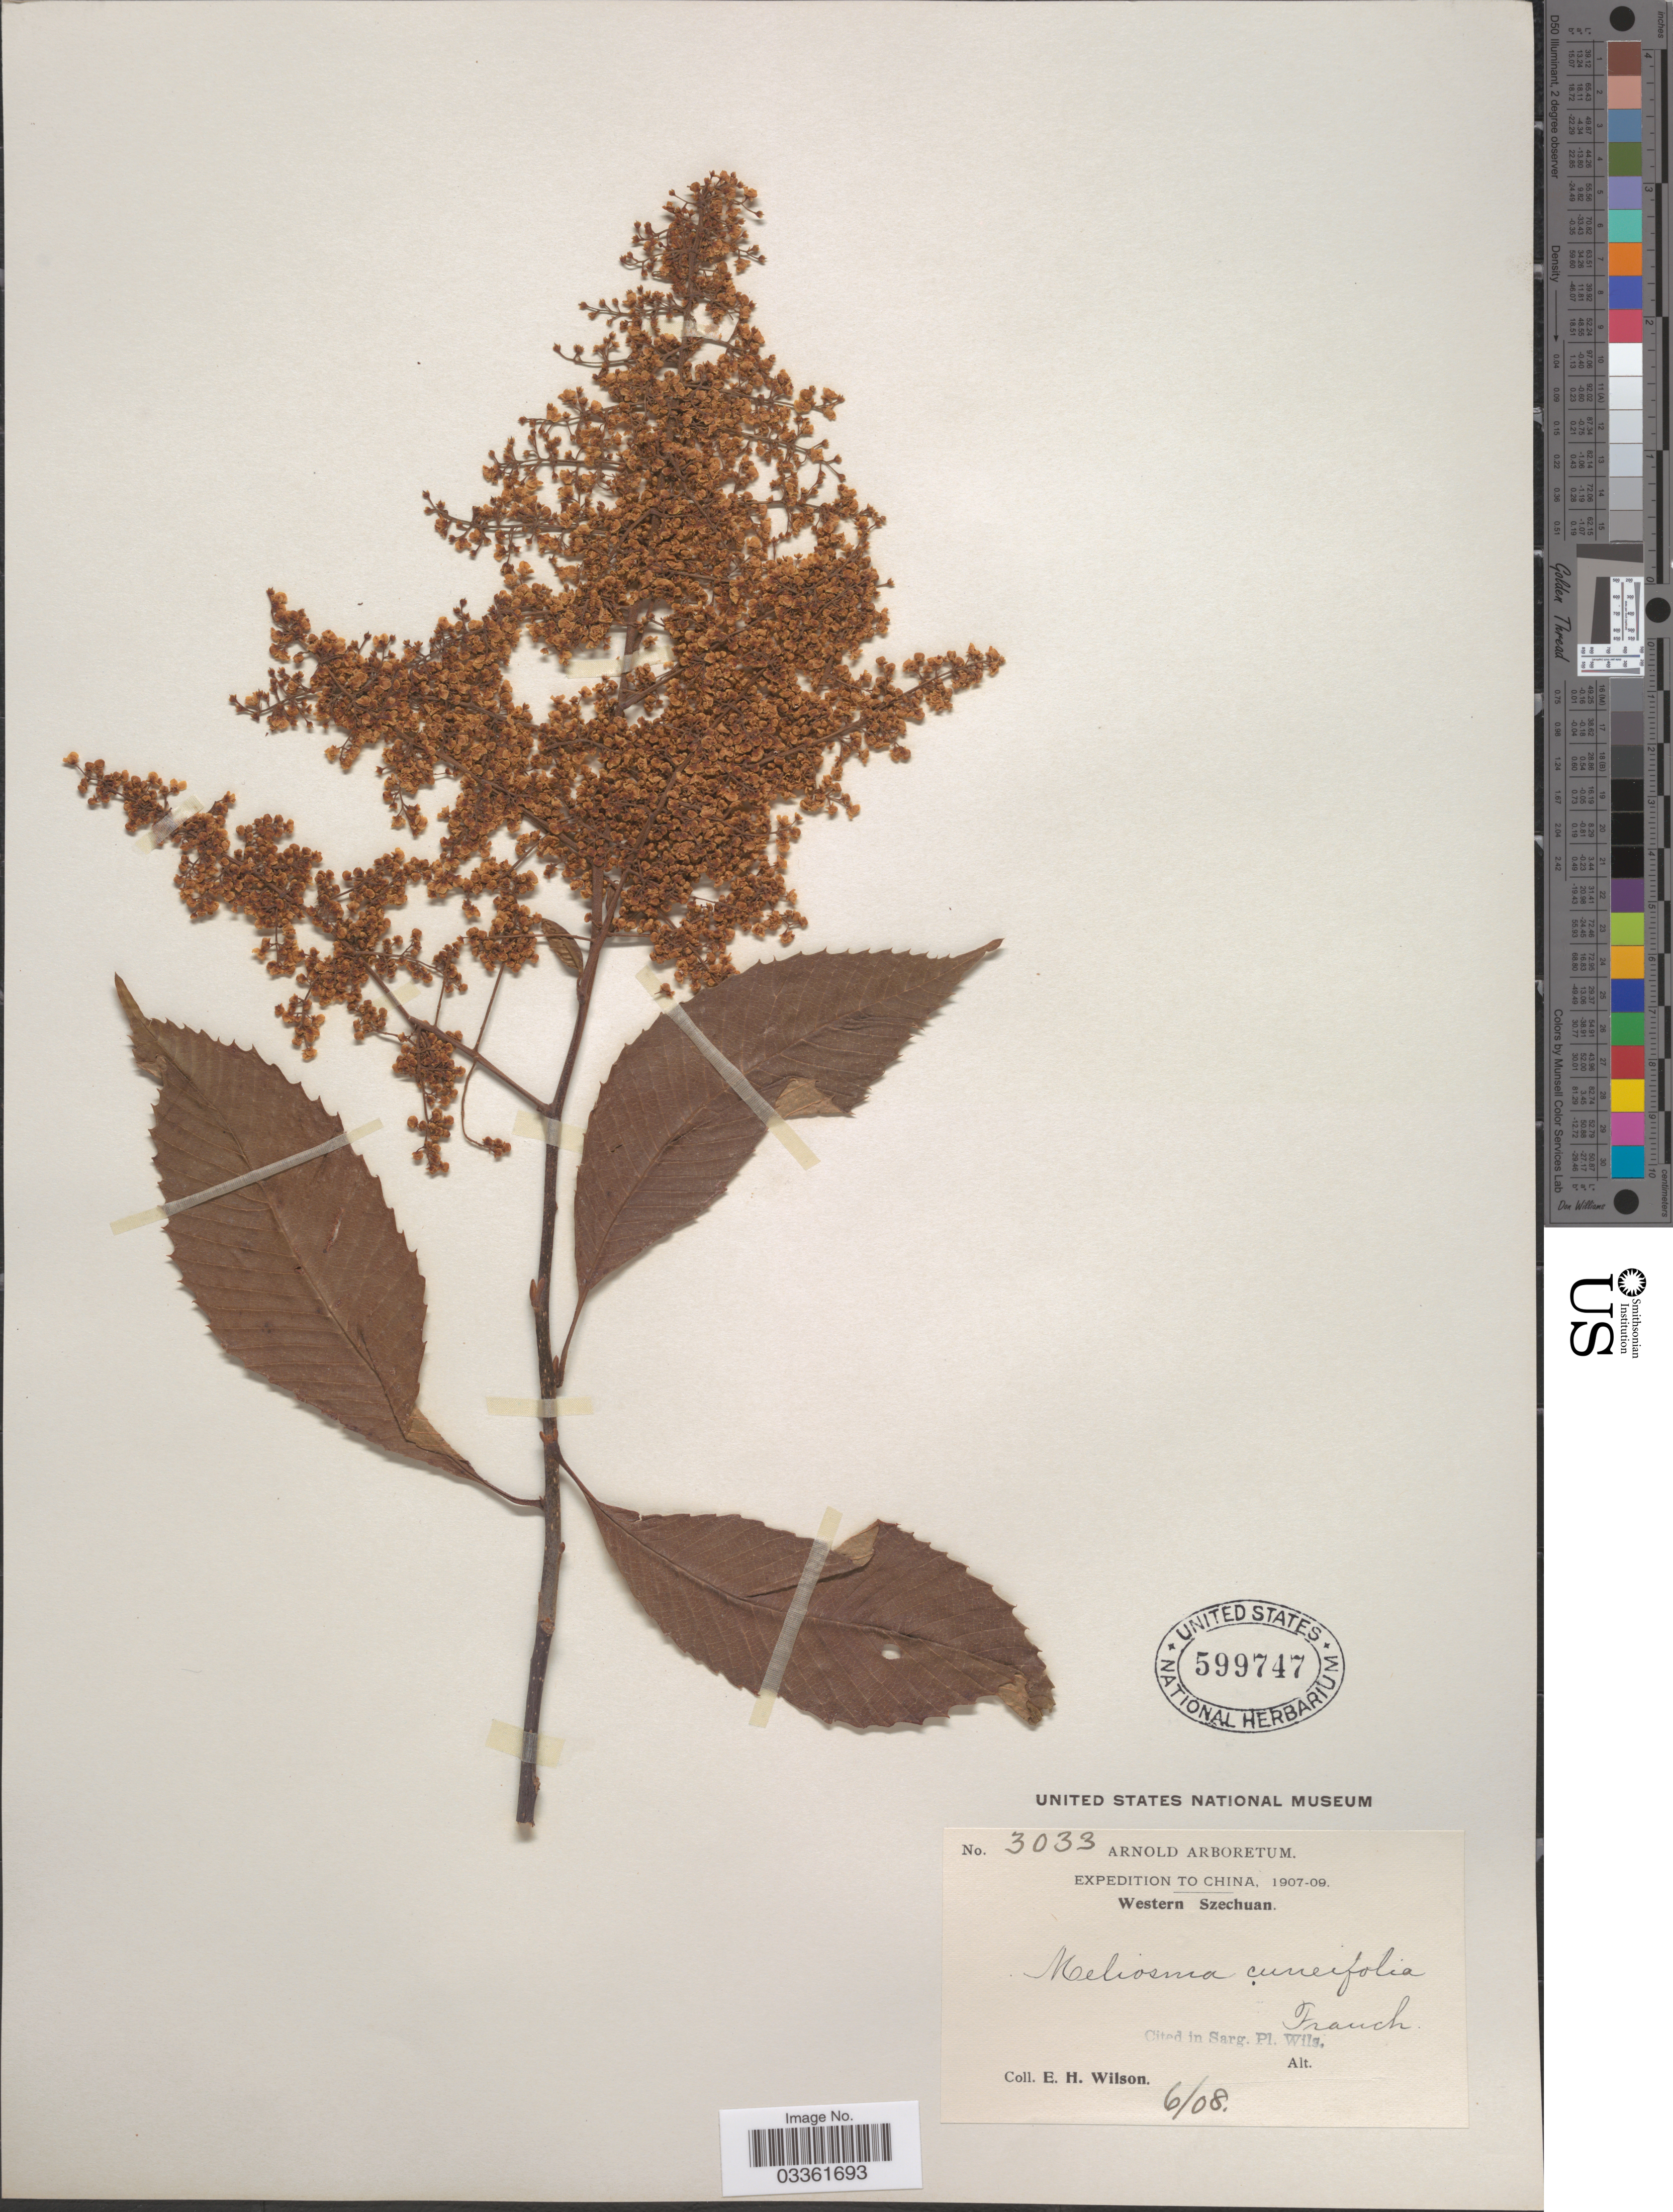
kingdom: Plantae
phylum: Tracheophyta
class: Magnoliopsida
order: Proteales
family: Sabiaceae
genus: Meliosma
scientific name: Meliosma cuneifolia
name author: Franch.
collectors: E. Wilson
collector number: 3033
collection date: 1908-06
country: China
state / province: Sichuan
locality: Western Szechuan.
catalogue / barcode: US 599747